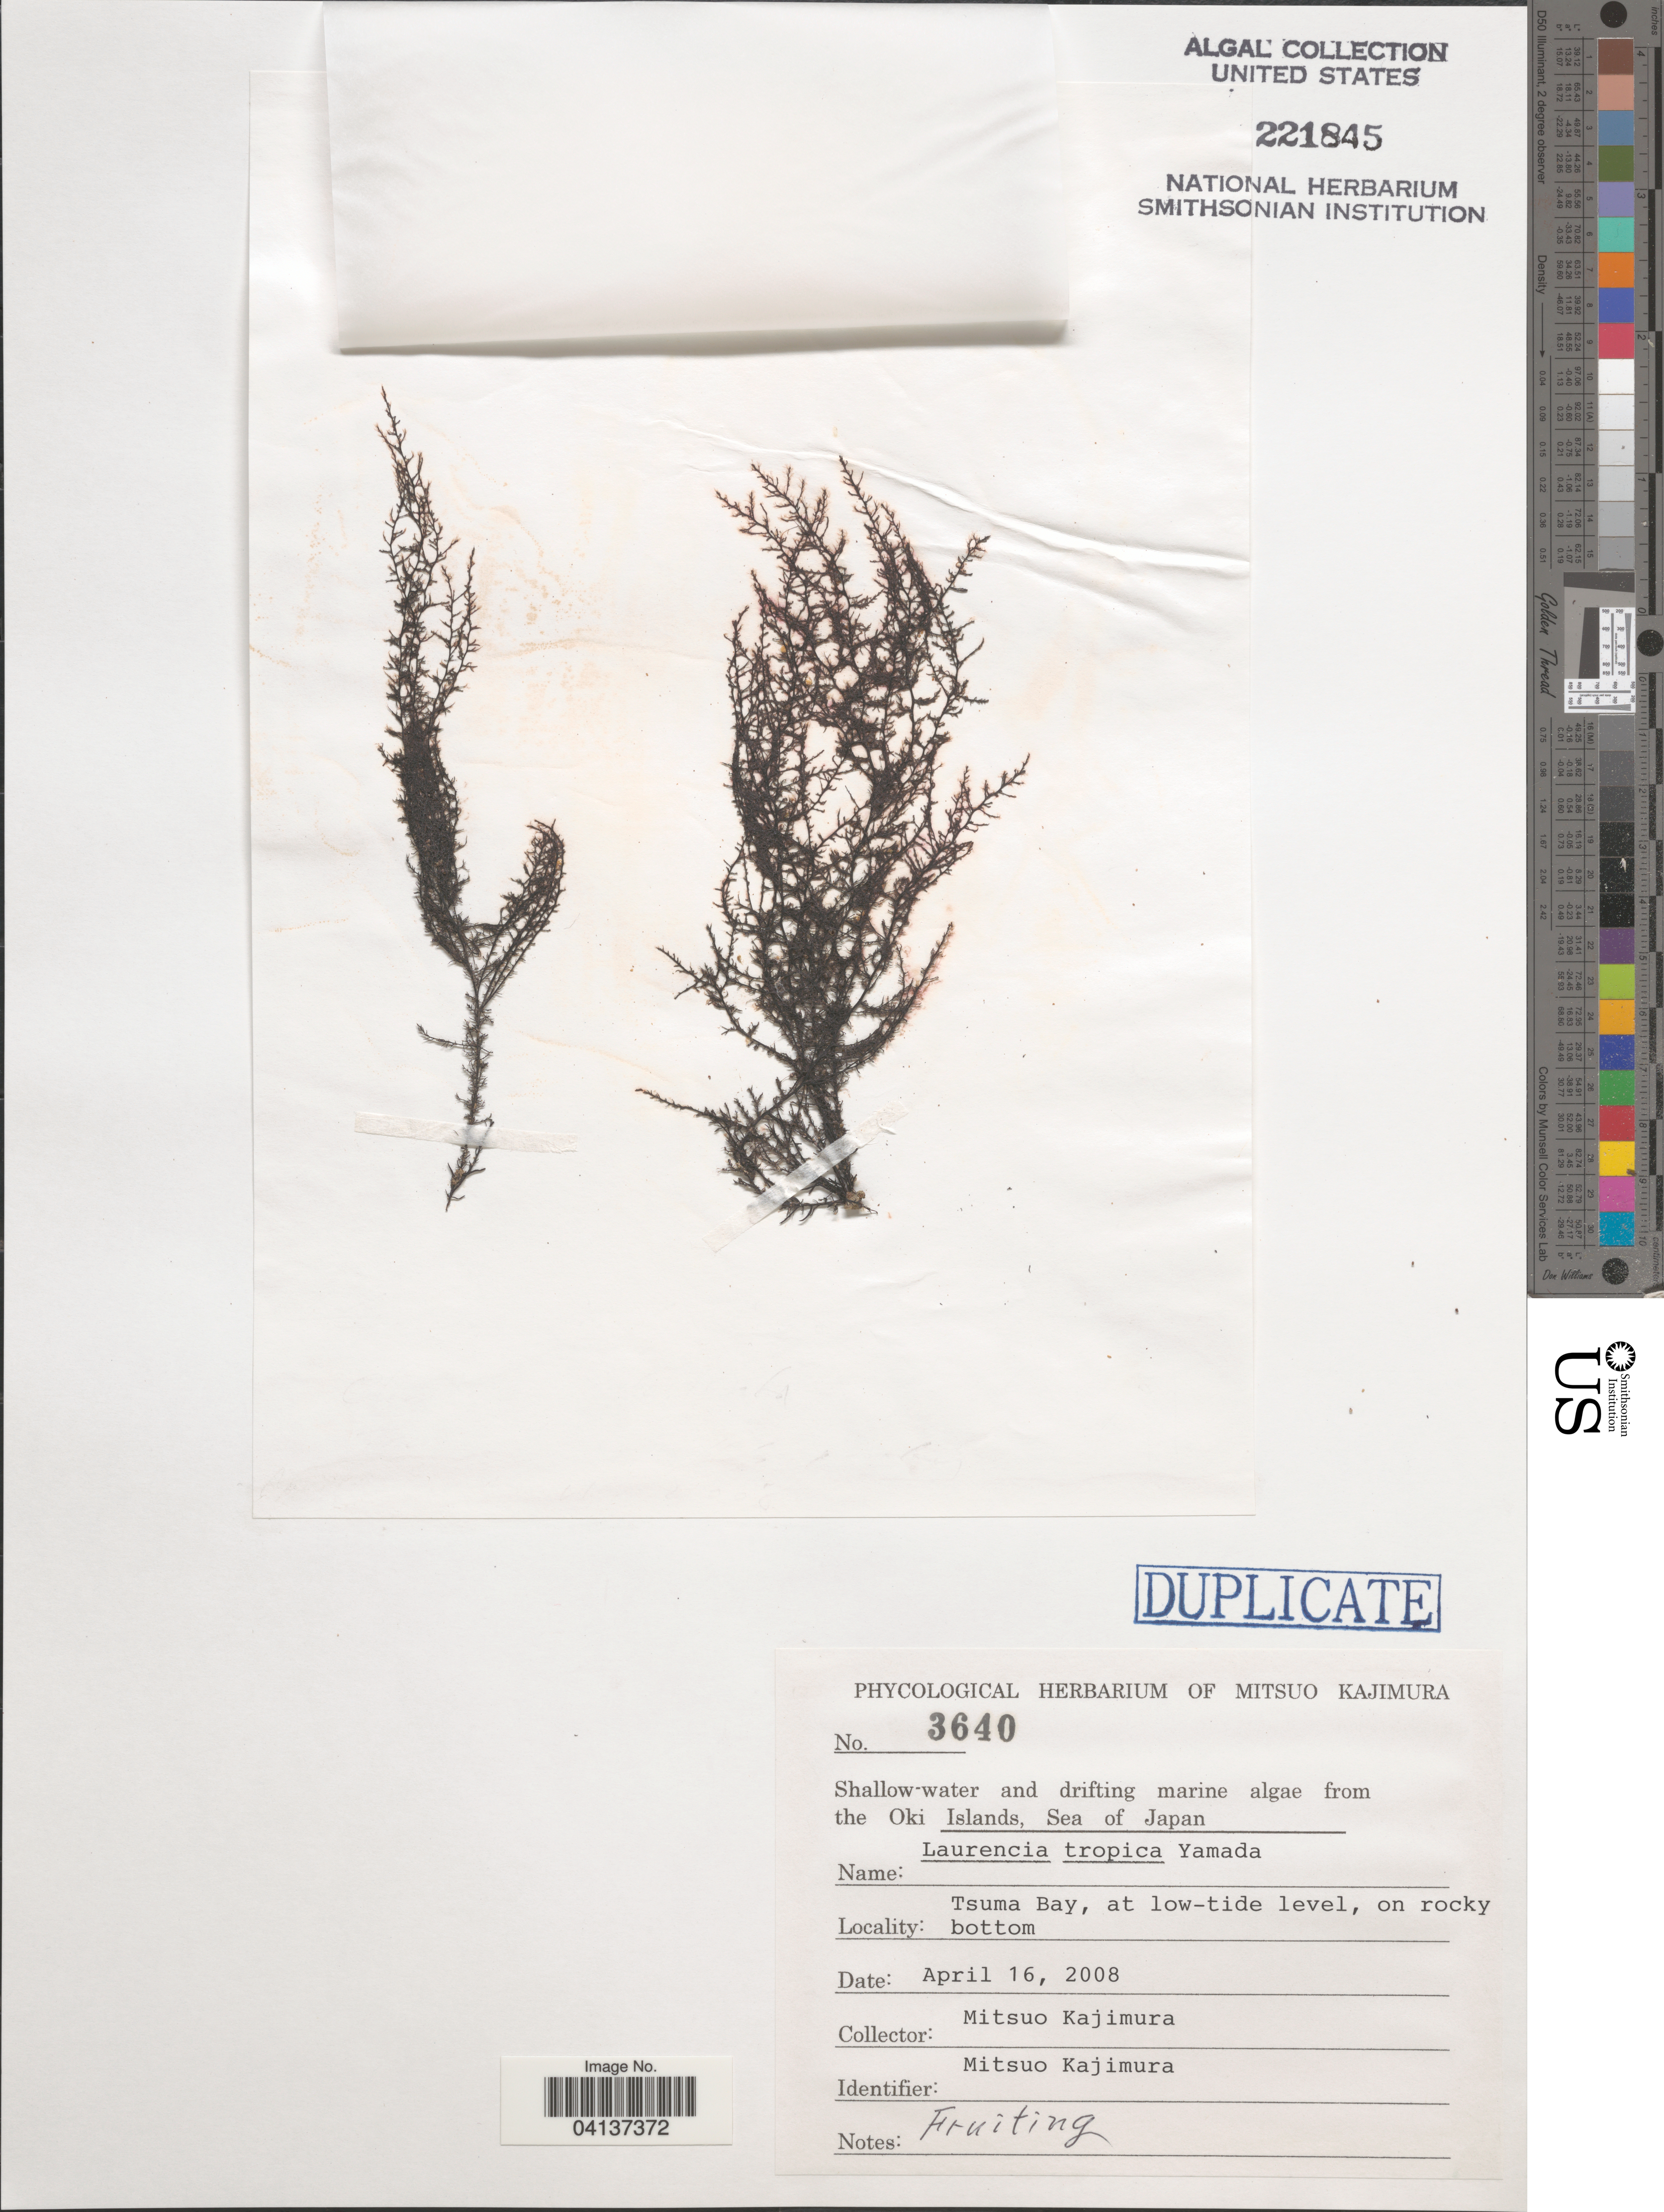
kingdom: Plantae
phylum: Rhodophyta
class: Florideophyceae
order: Ceramiales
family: Rhodomelaceae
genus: Laurencia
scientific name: Laurencia tropica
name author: Yamada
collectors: M. Kajimura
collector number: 3640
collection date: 2008-04-16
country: Japan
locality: The Oki Islands, Sea of Japan. Tsuma Bay.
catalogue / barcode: US 221845